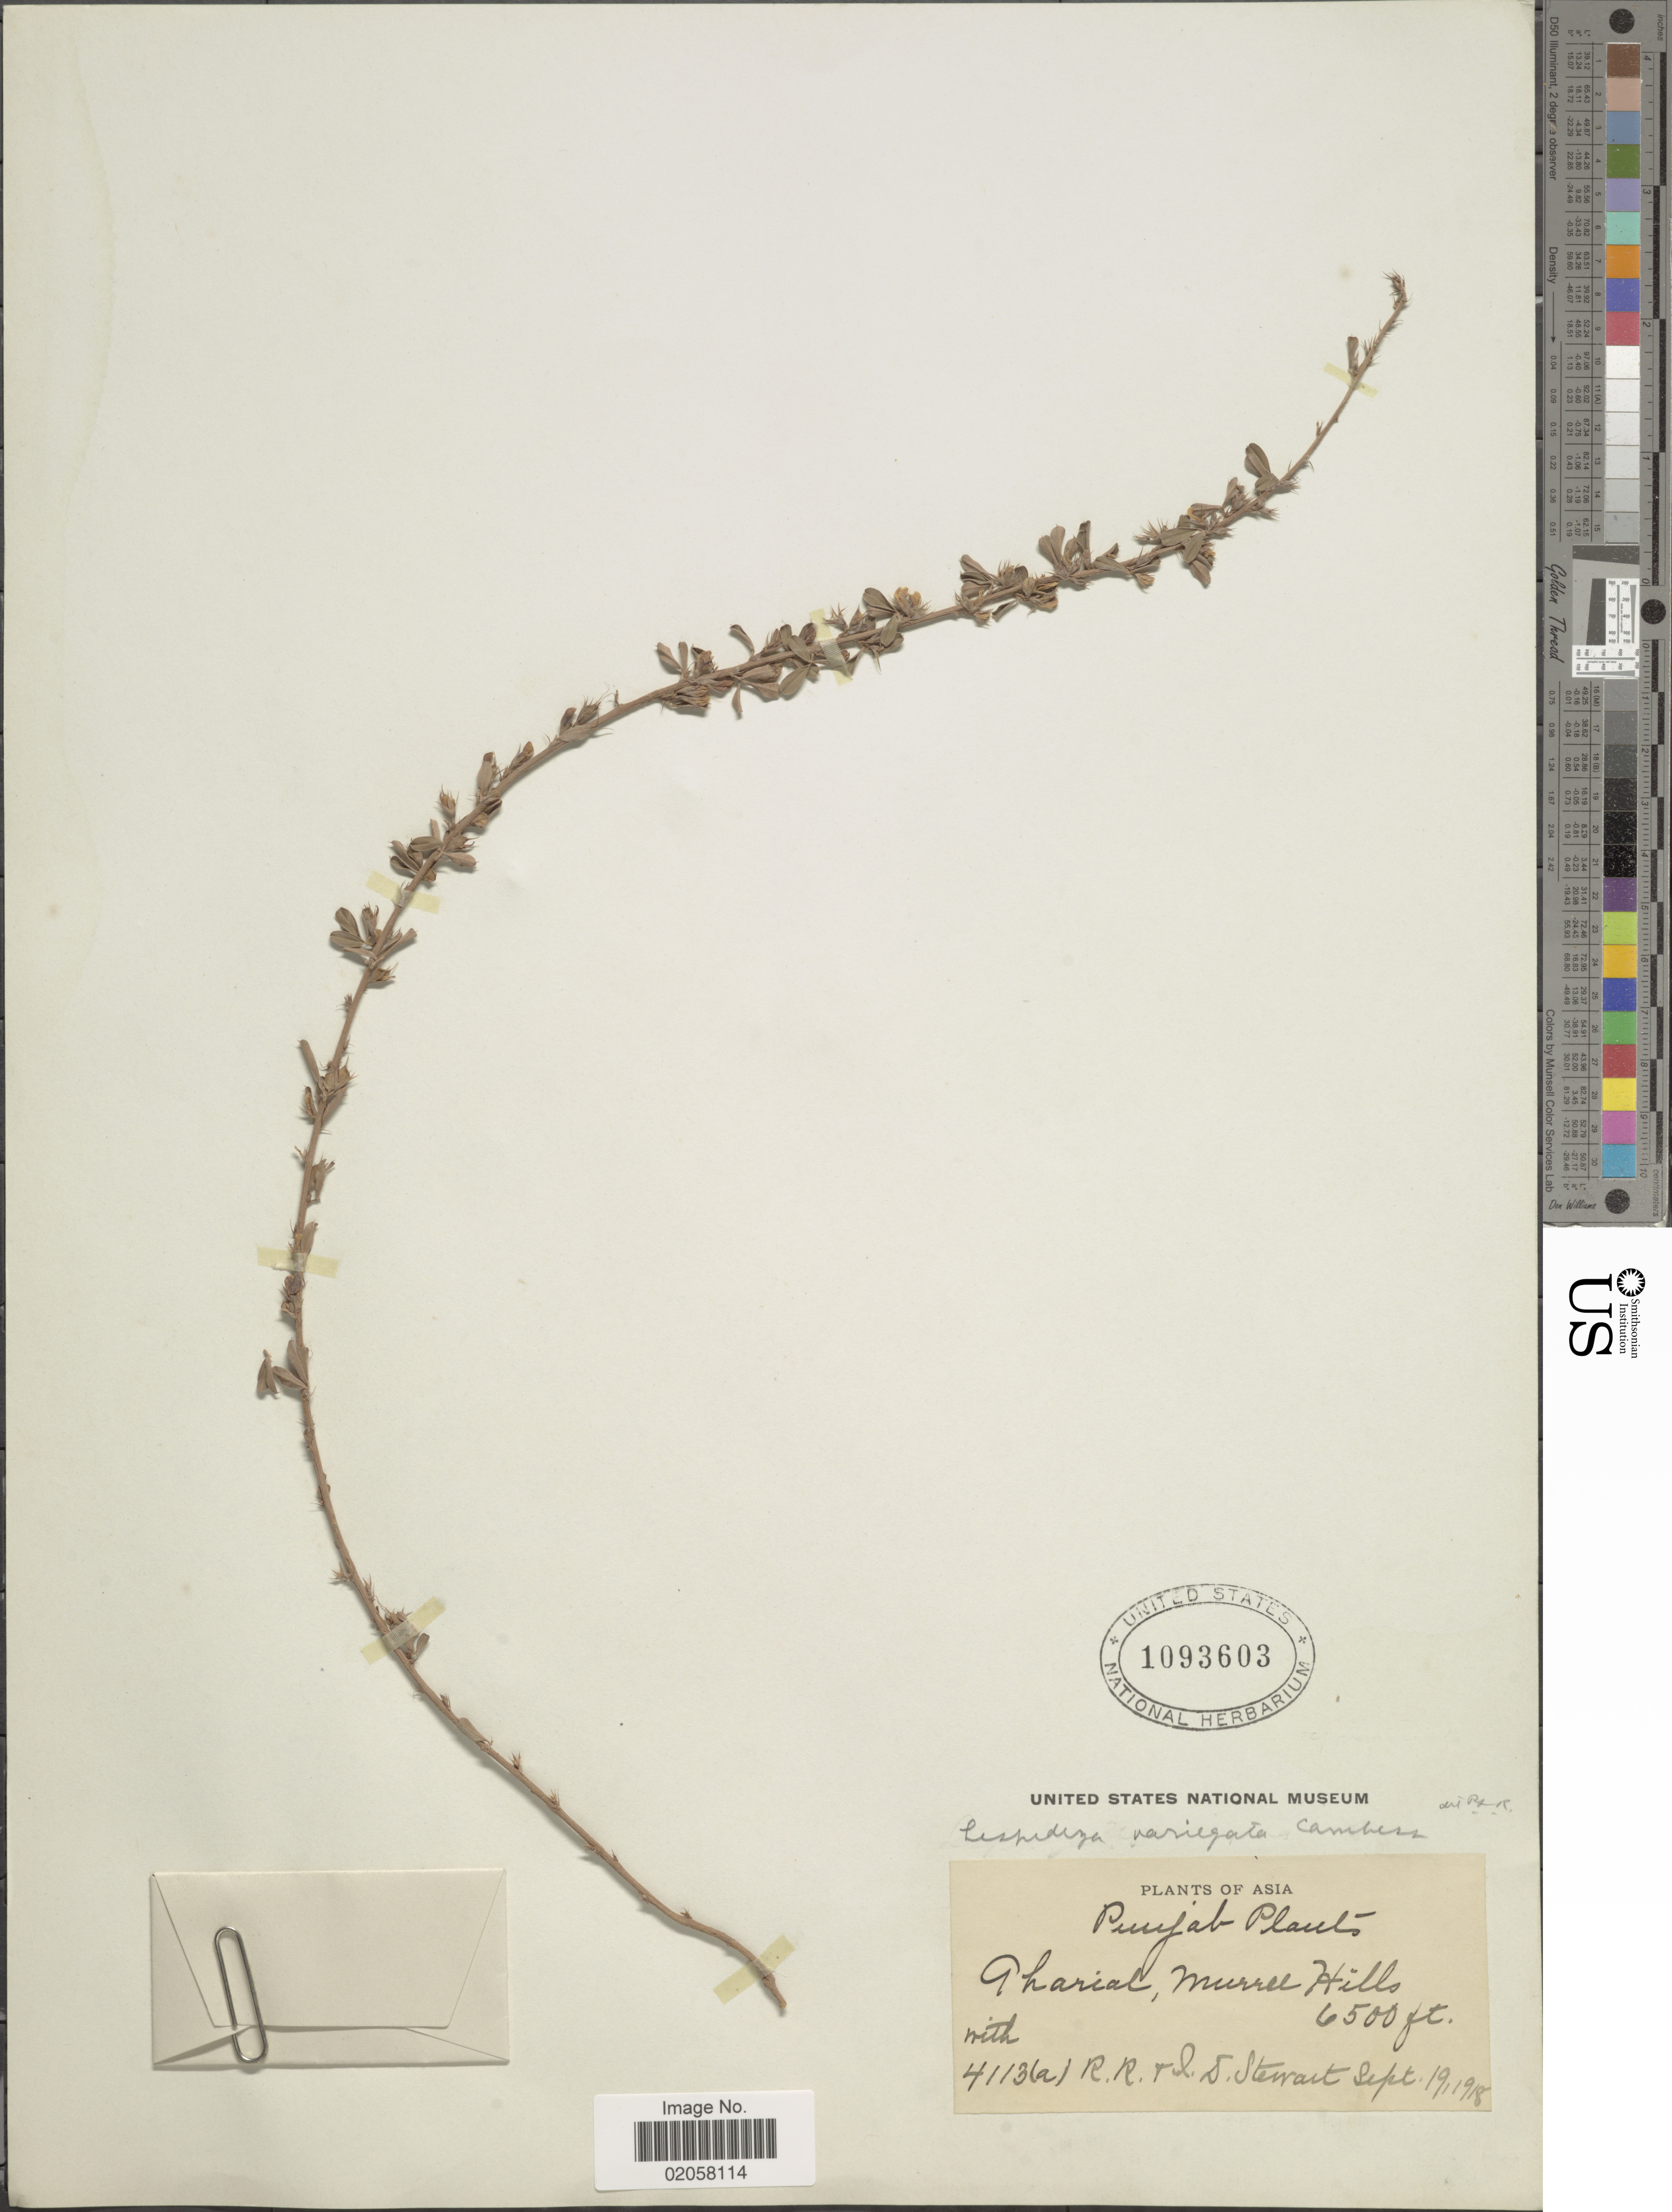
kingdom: Plantae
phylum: Tracheophyta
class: Magnoliopsida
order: Fabales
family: Fabaceae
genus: Lespedeza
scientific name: Lespedeza variegata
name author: Cambess.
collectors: R. R. Stewart & I. Stewart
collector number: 4113a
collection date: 1918-09-19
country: Pakistan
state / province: Punjab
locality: Gharial, Murree Hills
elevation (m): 1981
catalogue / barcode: US 1093603